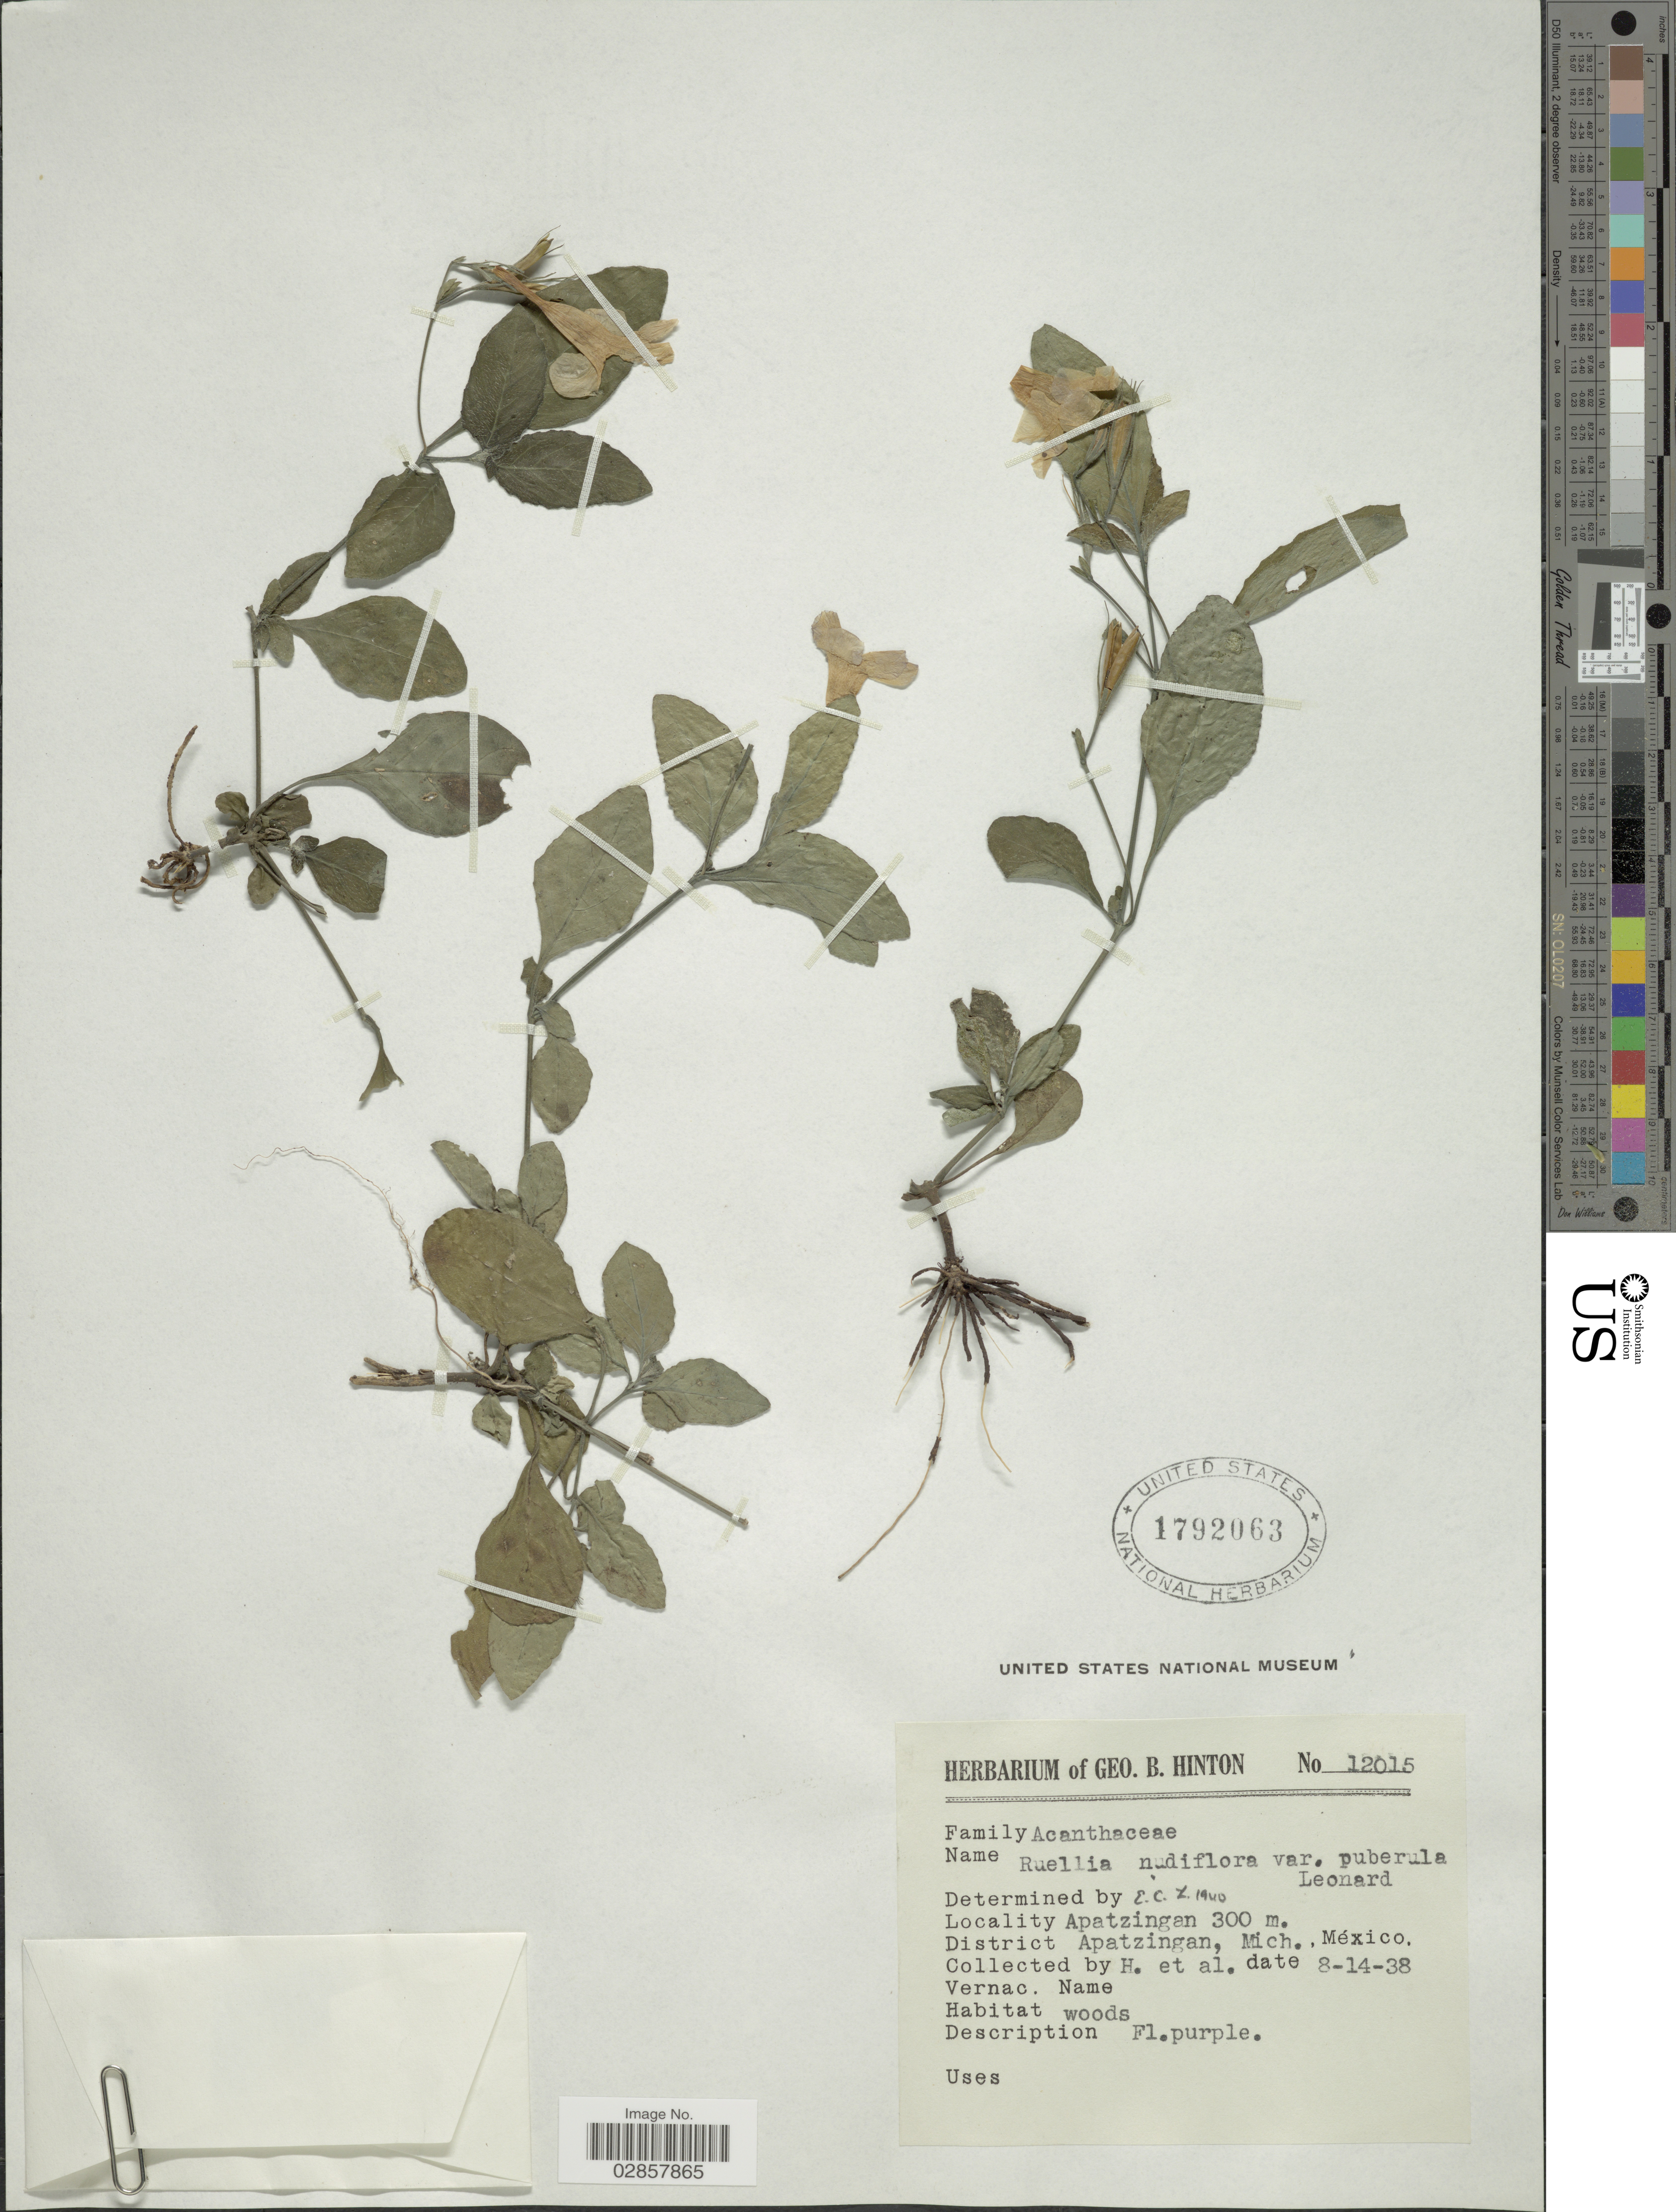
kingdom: Plantae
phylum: Tracheophyta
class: Magnoliopsida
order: Lamiales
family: Acanthaceae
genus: Ruellia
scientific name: Ruellia nudiflora var. puberula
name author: Leonard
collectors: G. B. Hinton & et al.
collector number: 12015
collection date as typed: Transcribed d/m/y: 14/8/38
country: Mexico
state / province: Michoacán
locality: Apatzingan. District Apatzingan.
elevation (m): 300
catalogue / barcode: US 1792063